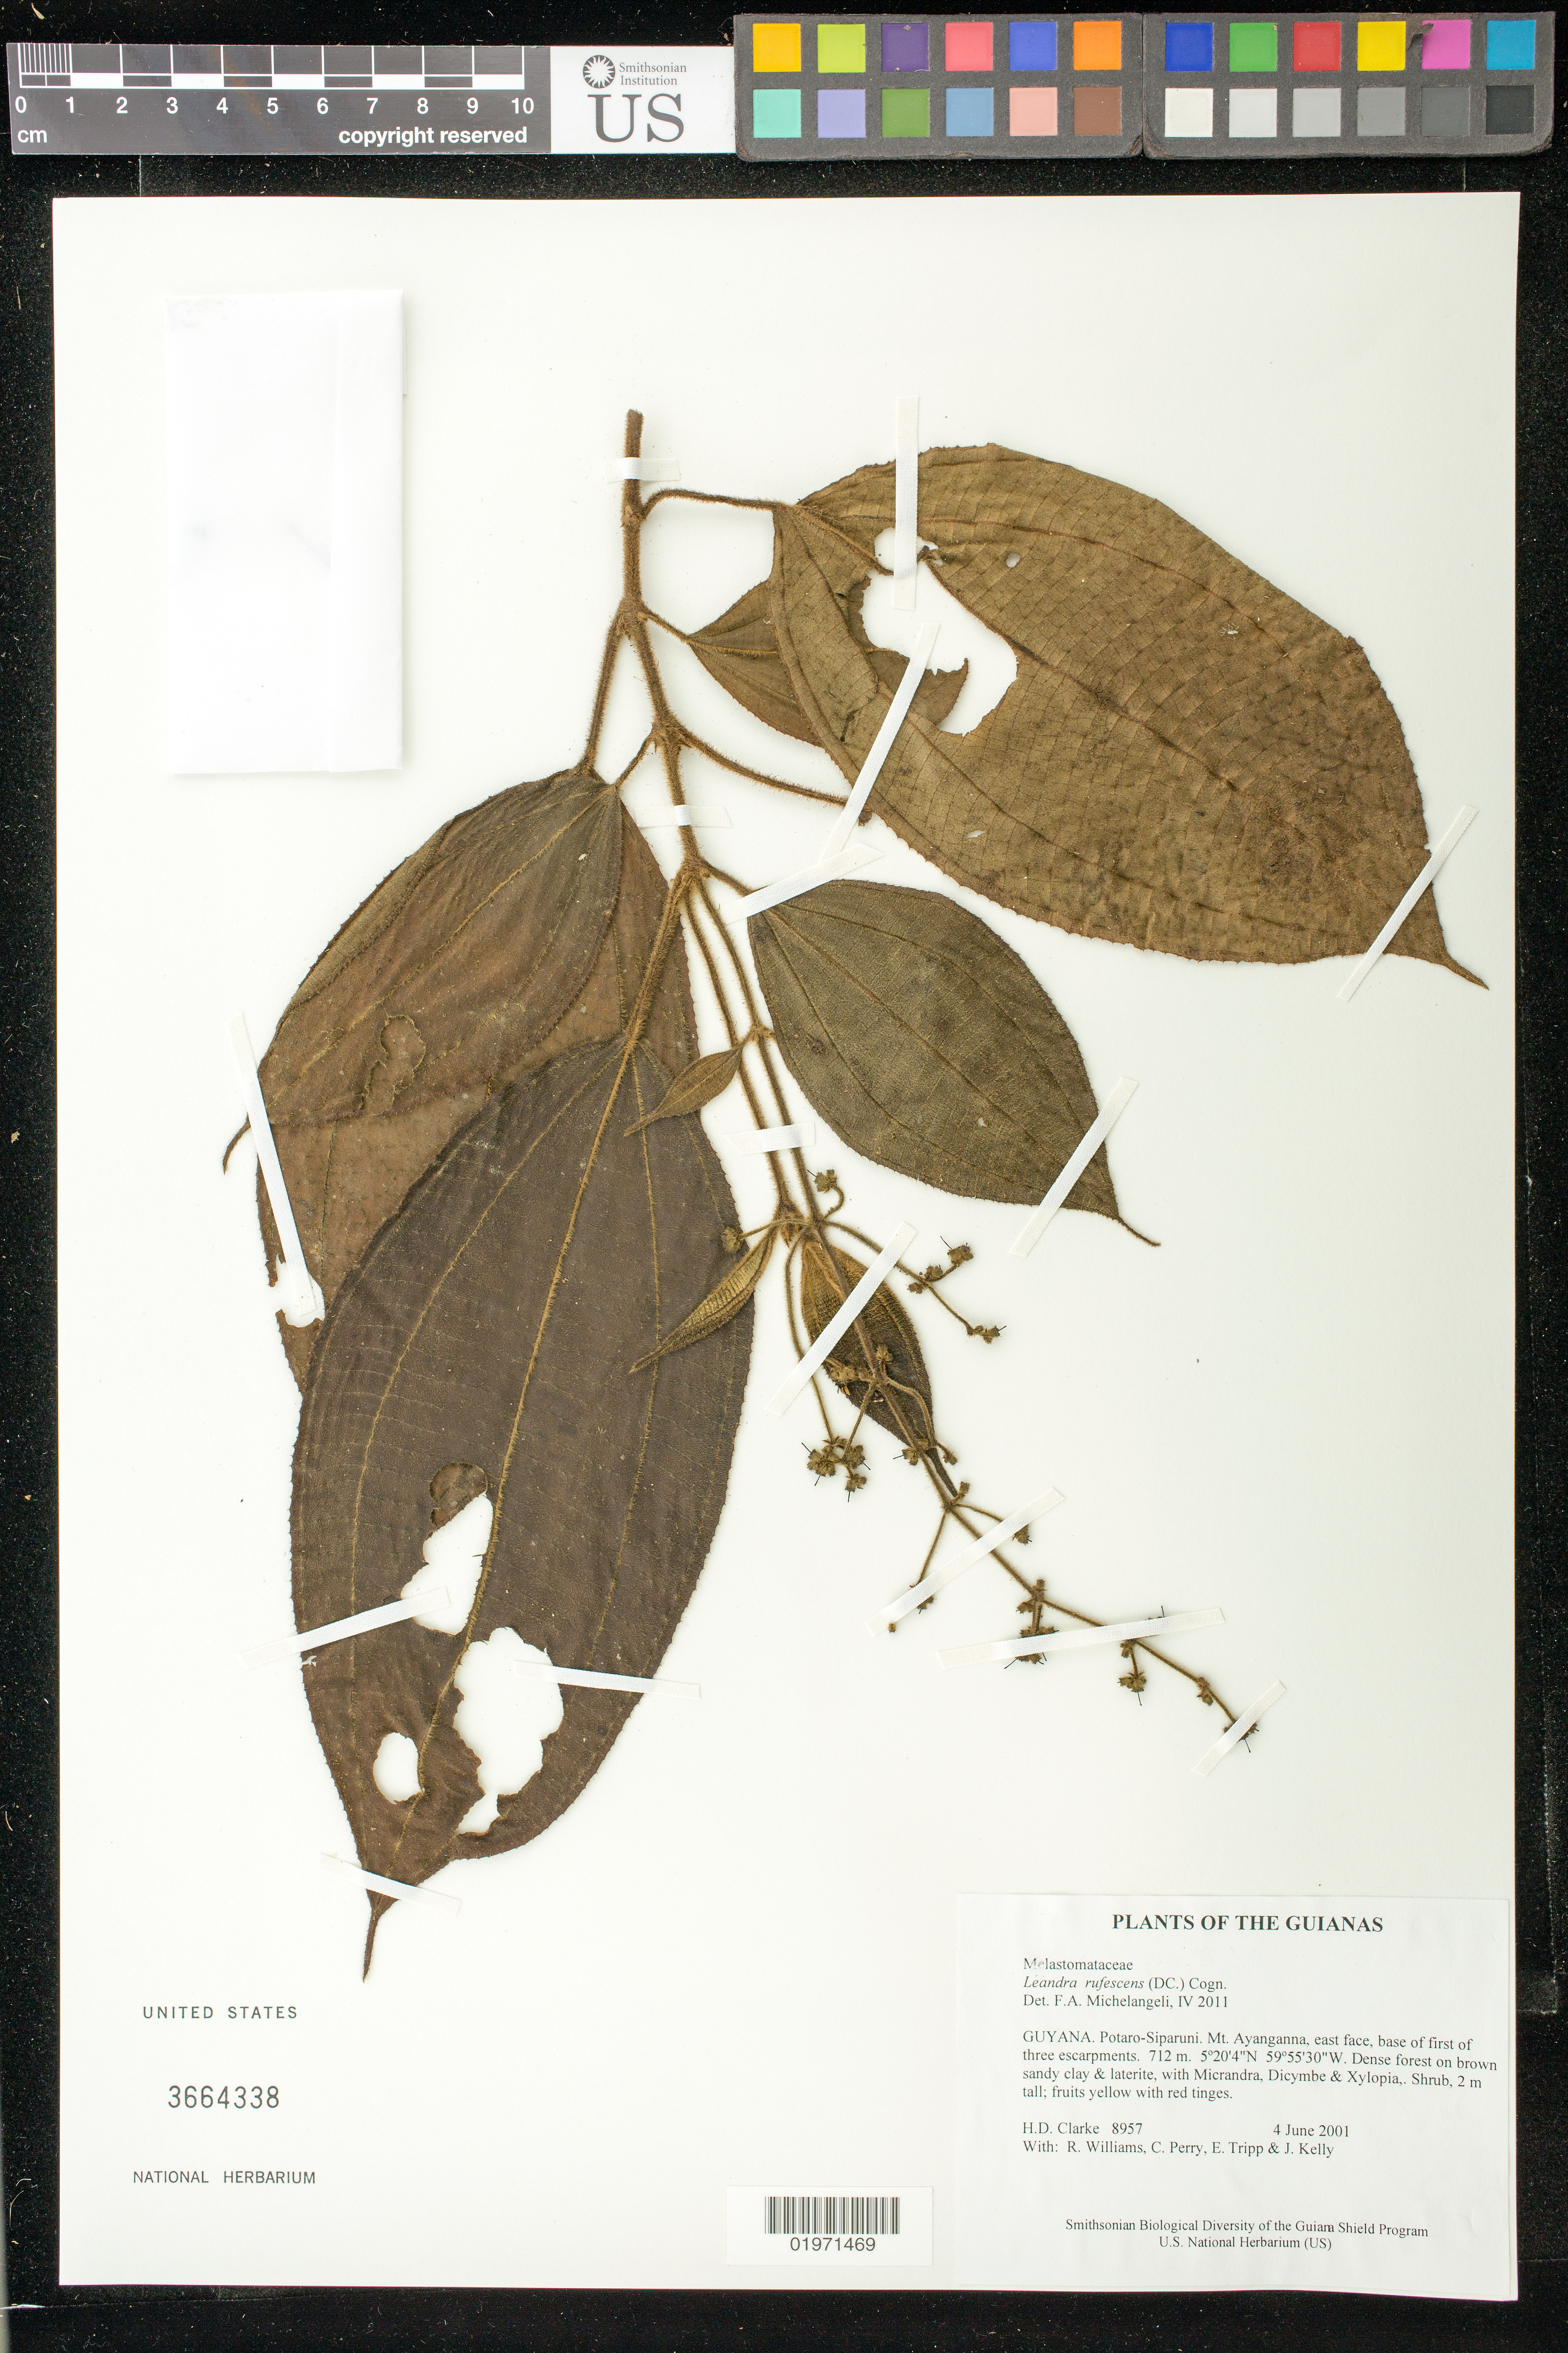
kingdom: Plantae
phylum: Tracheophyta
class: Magnoliopsida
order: Myrtales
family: Melastomataceae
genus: Leandra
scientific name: Leandra rufescens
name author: (DC.) Cogn.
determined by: Michelangeli, F. A.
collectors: H. D. Clarke, R. Williams, C. Perry, E. Tripp & J. Kelly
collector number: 8957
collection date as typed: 4 June 2001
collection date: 2001-06-04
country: Guyana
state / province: Potaro-Siparuni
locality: Mt. Ayanganna, east face, base of first of three escarpments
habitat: Dense forest on brown sandy clay & laterite, with Micrandra, Dicymbe & Xylopia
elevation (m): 712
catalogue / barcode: US 3664338